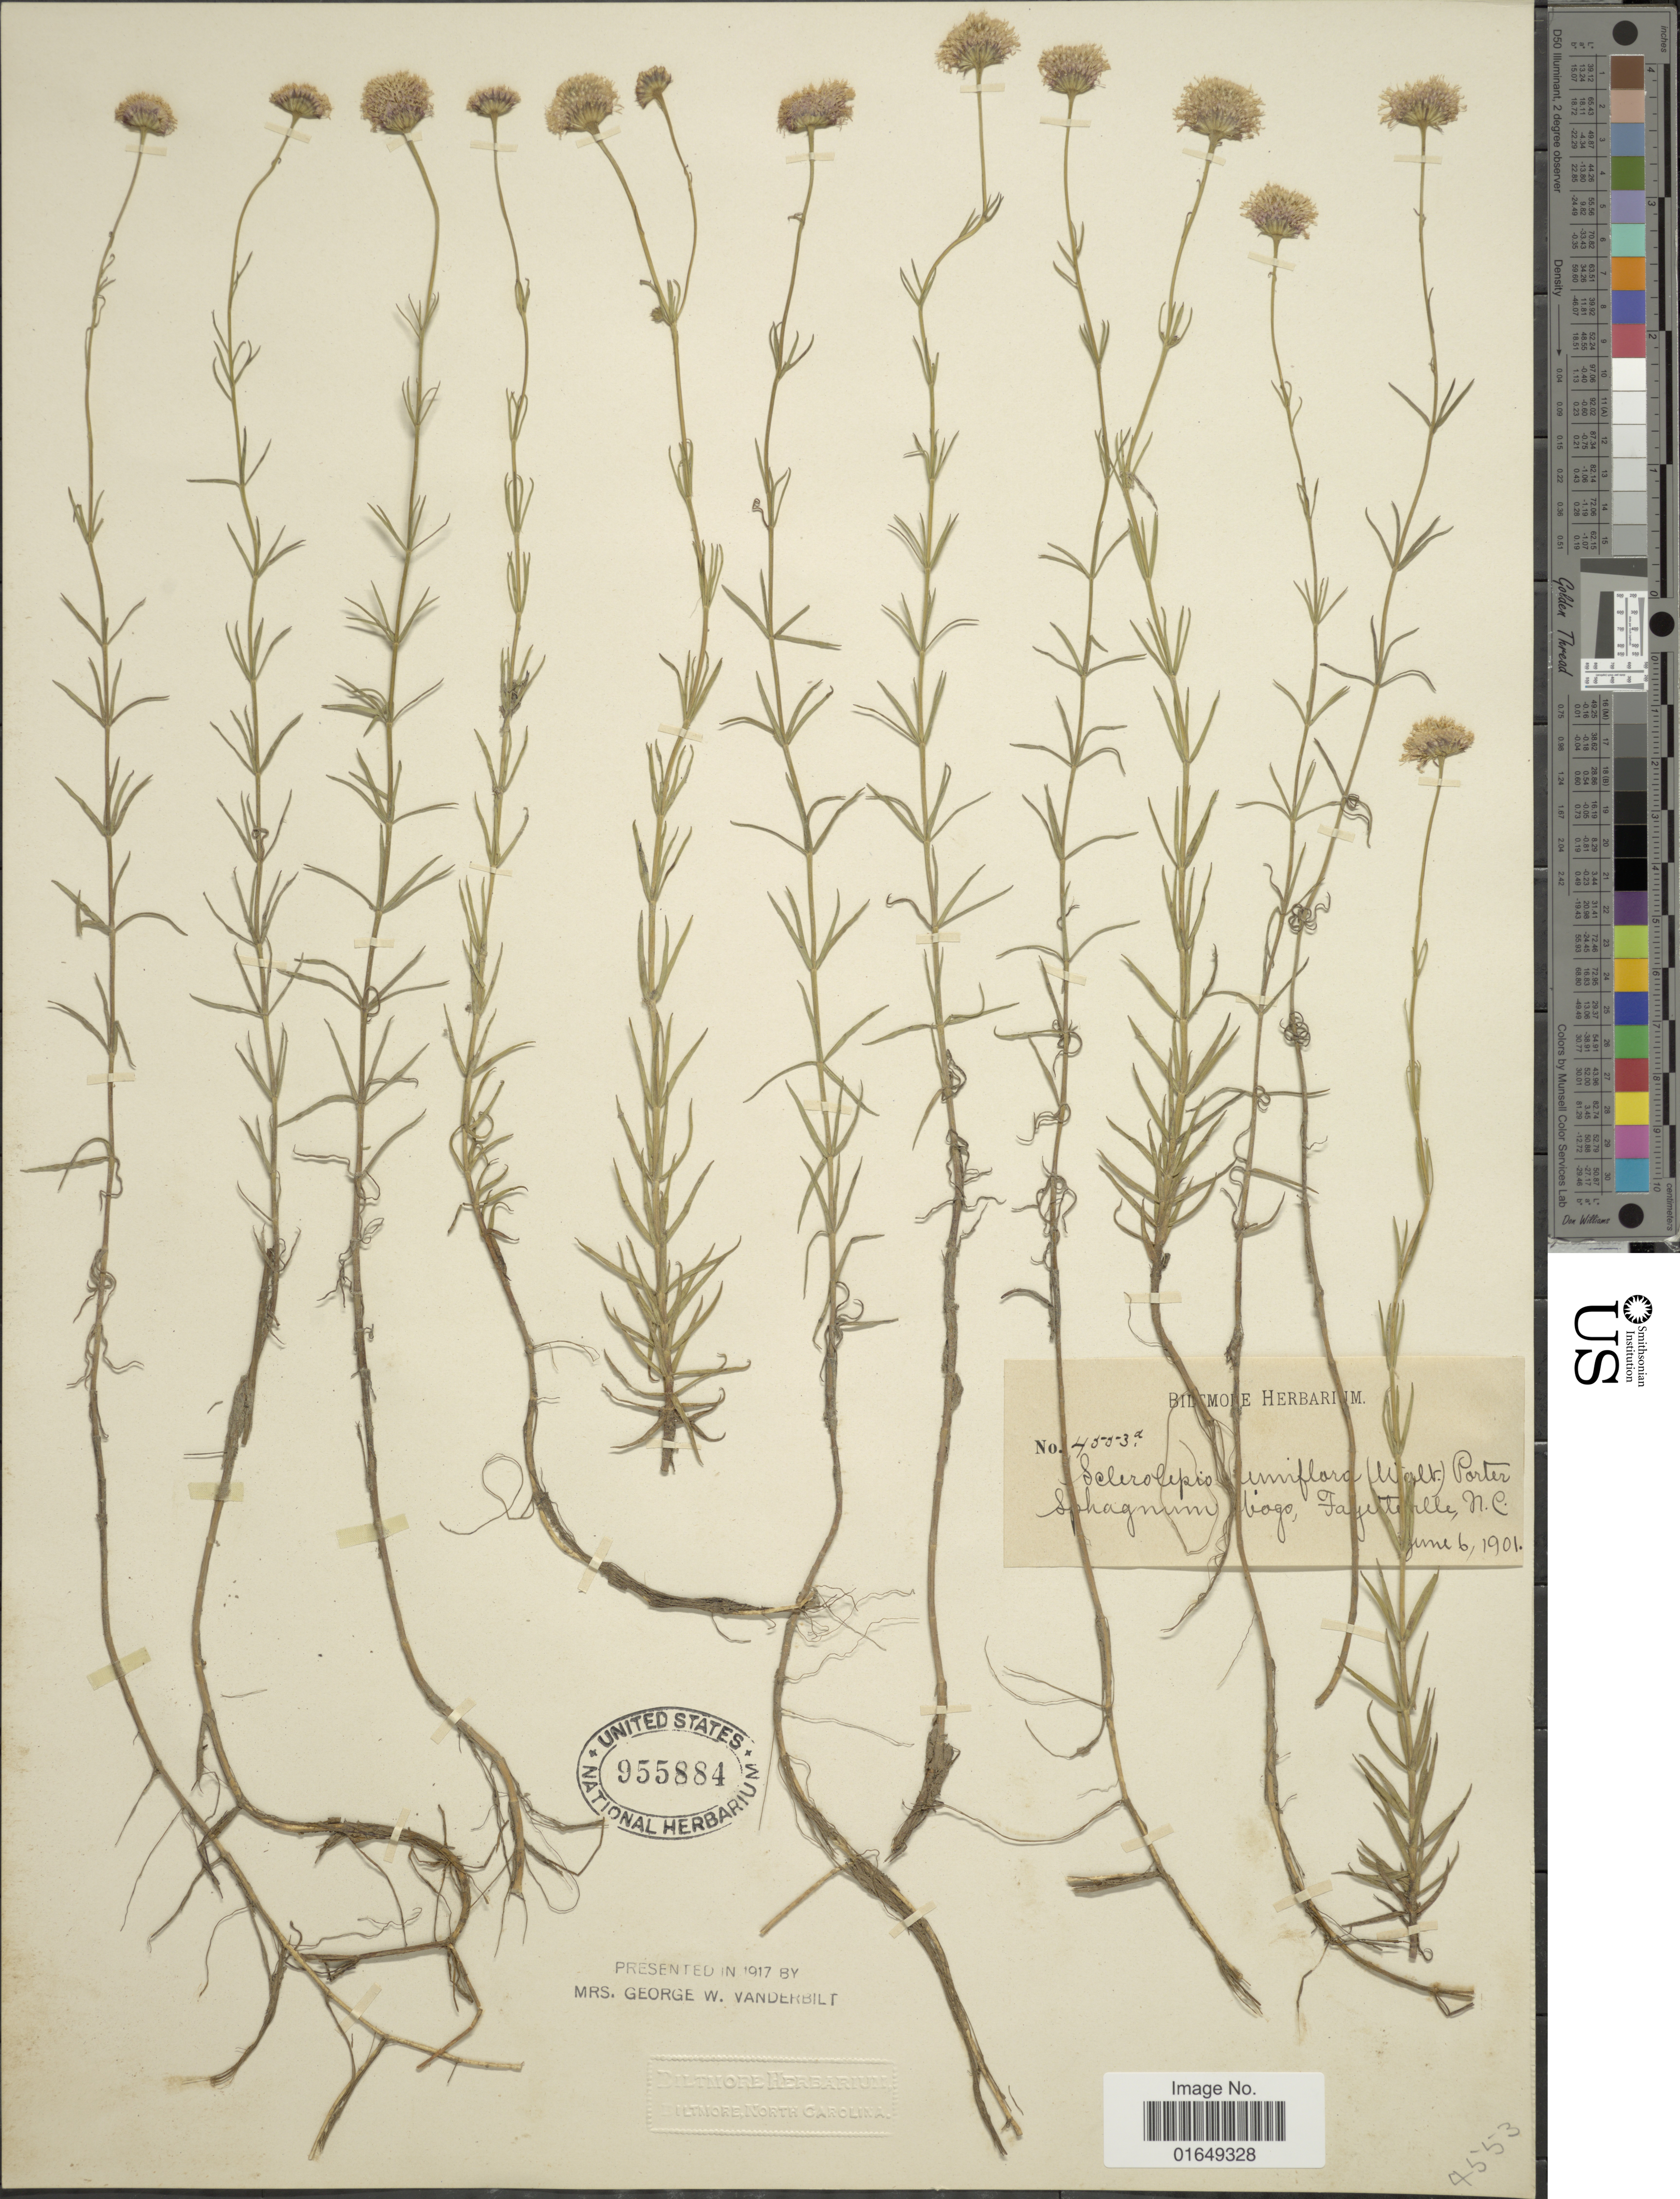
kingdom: Plantae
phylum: Tracheophyta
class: Magnoliopsida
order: Asterales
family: Asteraceae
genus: Sclerolepis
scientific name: Sclerolepis uniflora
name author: (Walter) Britton et al.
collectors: ex herb. Biltmore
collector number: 4553d*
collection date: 1901-06-06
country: United States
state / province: North Carolina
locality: Fayetteville.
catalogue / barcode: US 955884